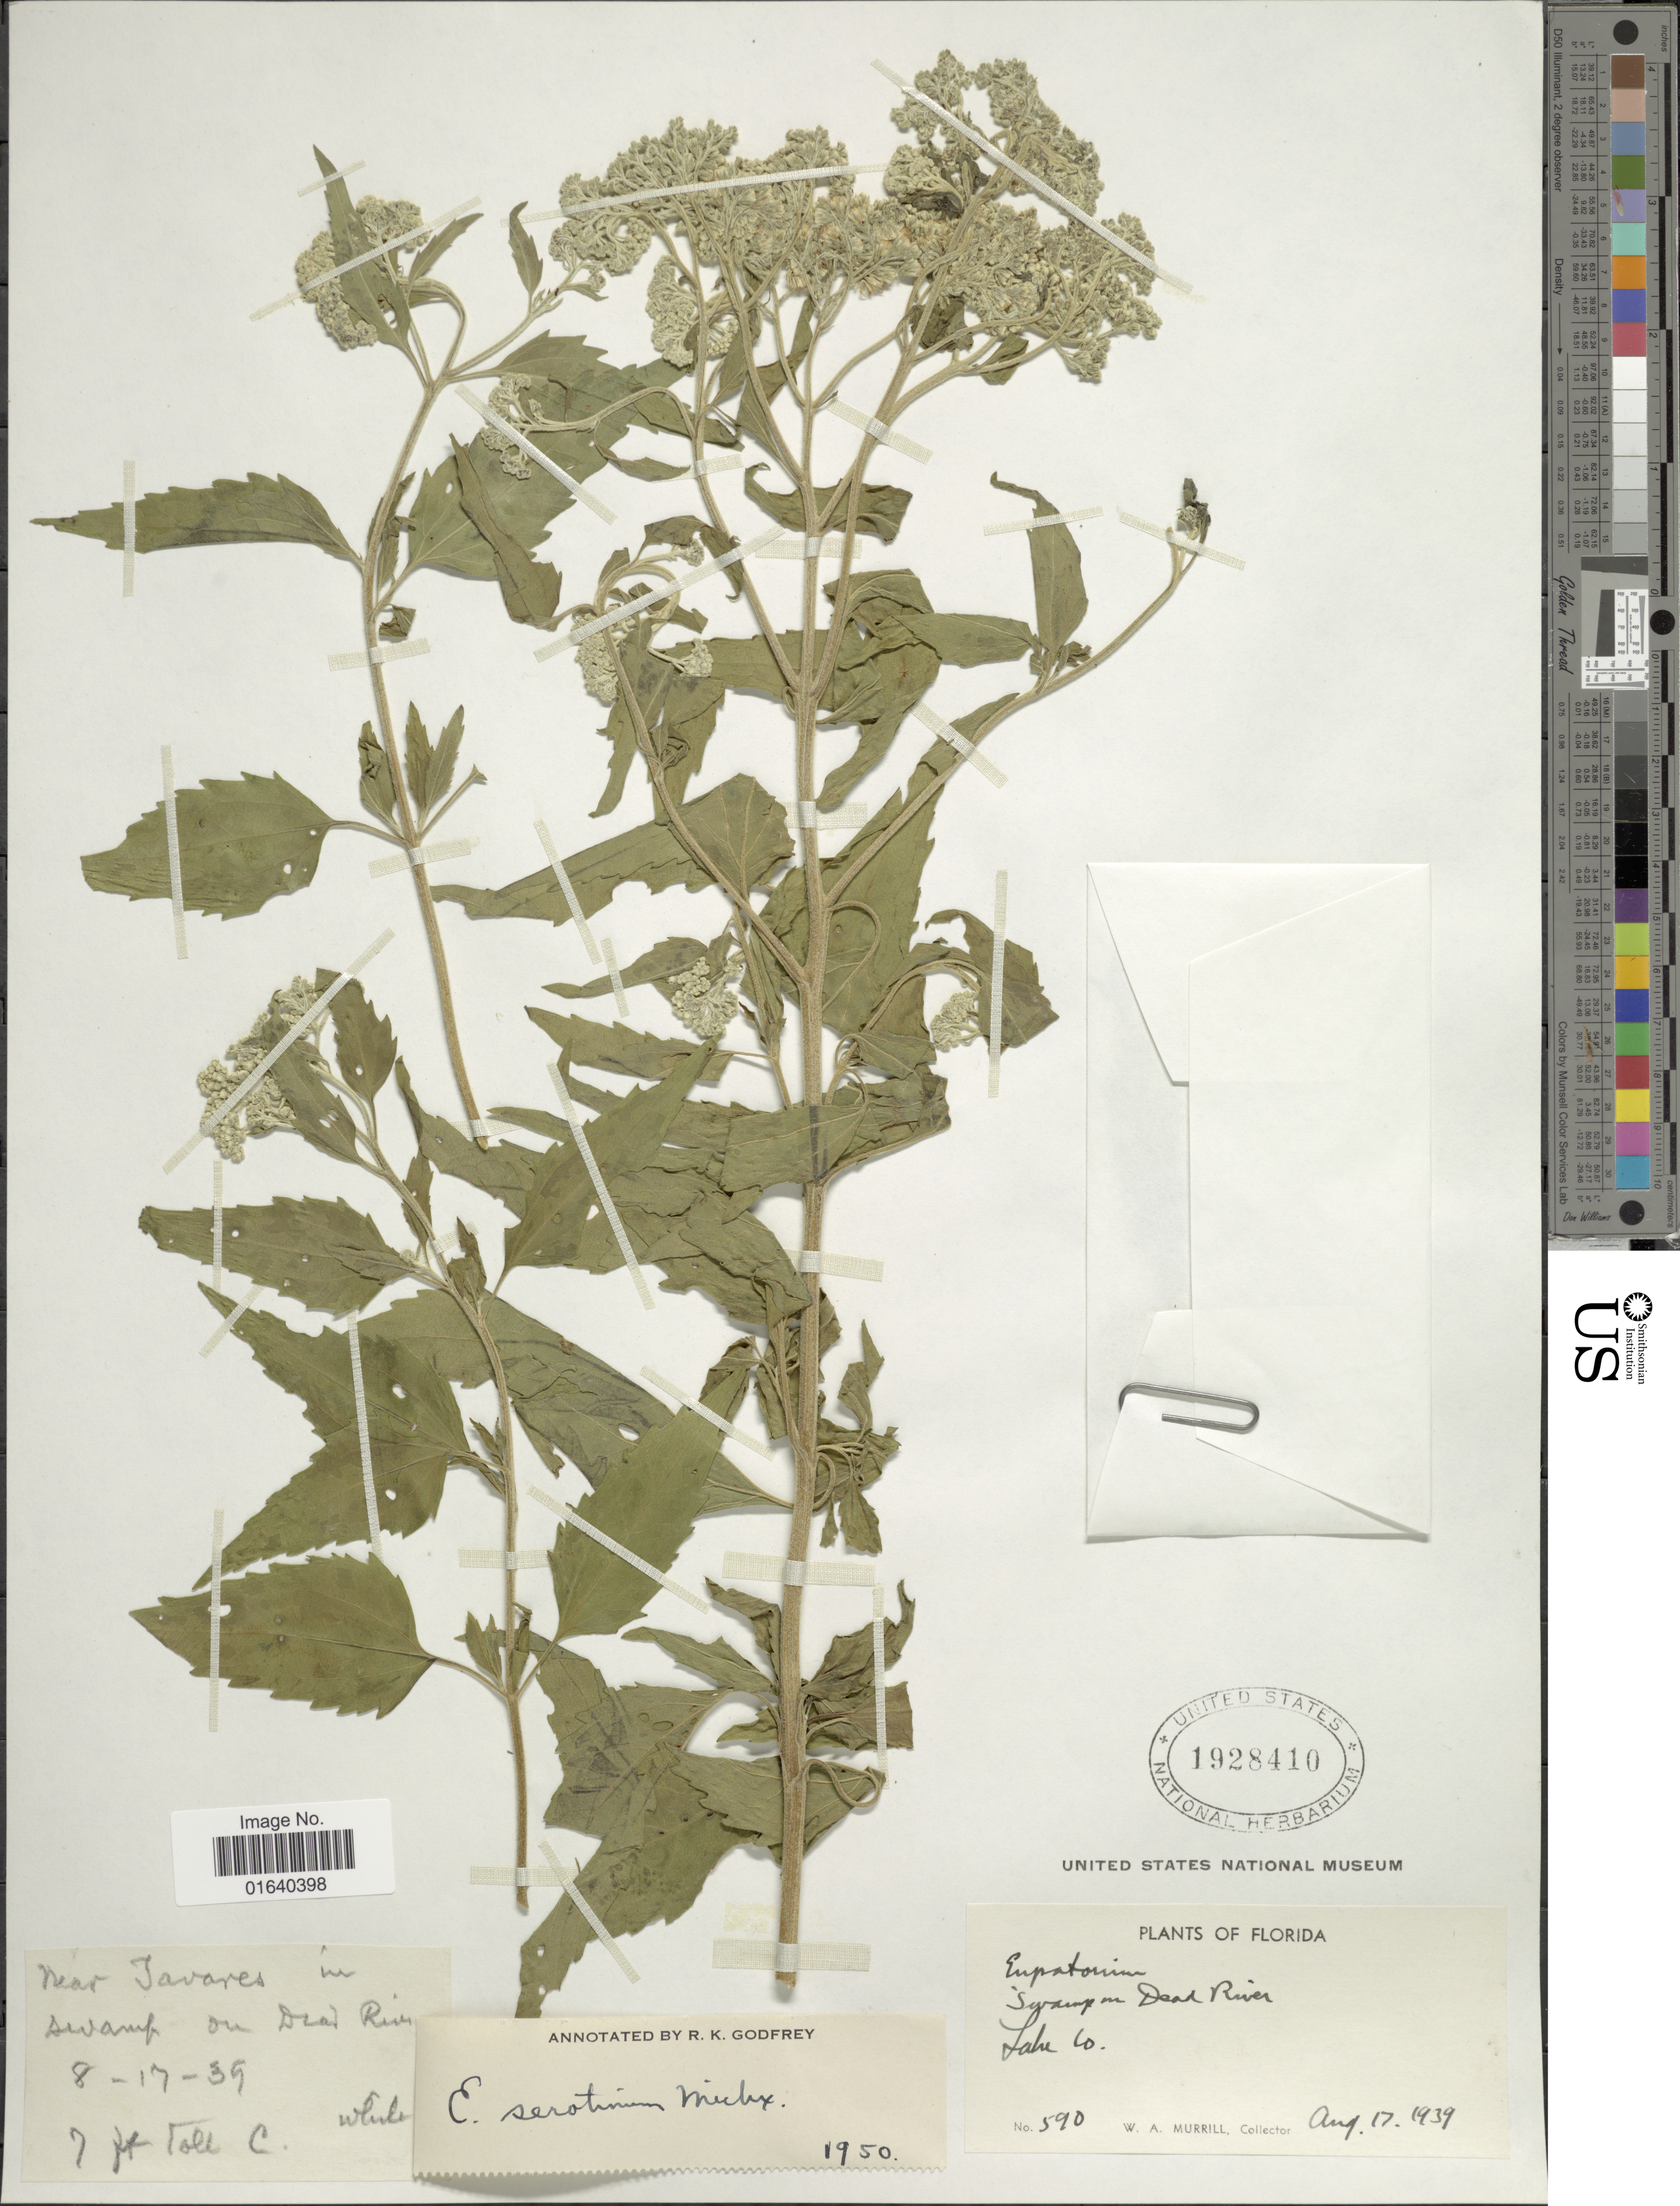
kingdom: Plantae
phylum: Tracheophyta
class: Magnoliopsida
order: Asterales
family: Asteraceae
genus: Eupatorium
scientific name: Eupatorium serotinum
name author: Michx.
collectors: W. A. Murrill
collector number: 590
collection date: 1939-08-17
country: United States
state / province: Florida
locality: Swamp on Dead River, Lake Co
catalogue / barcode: US 1928410